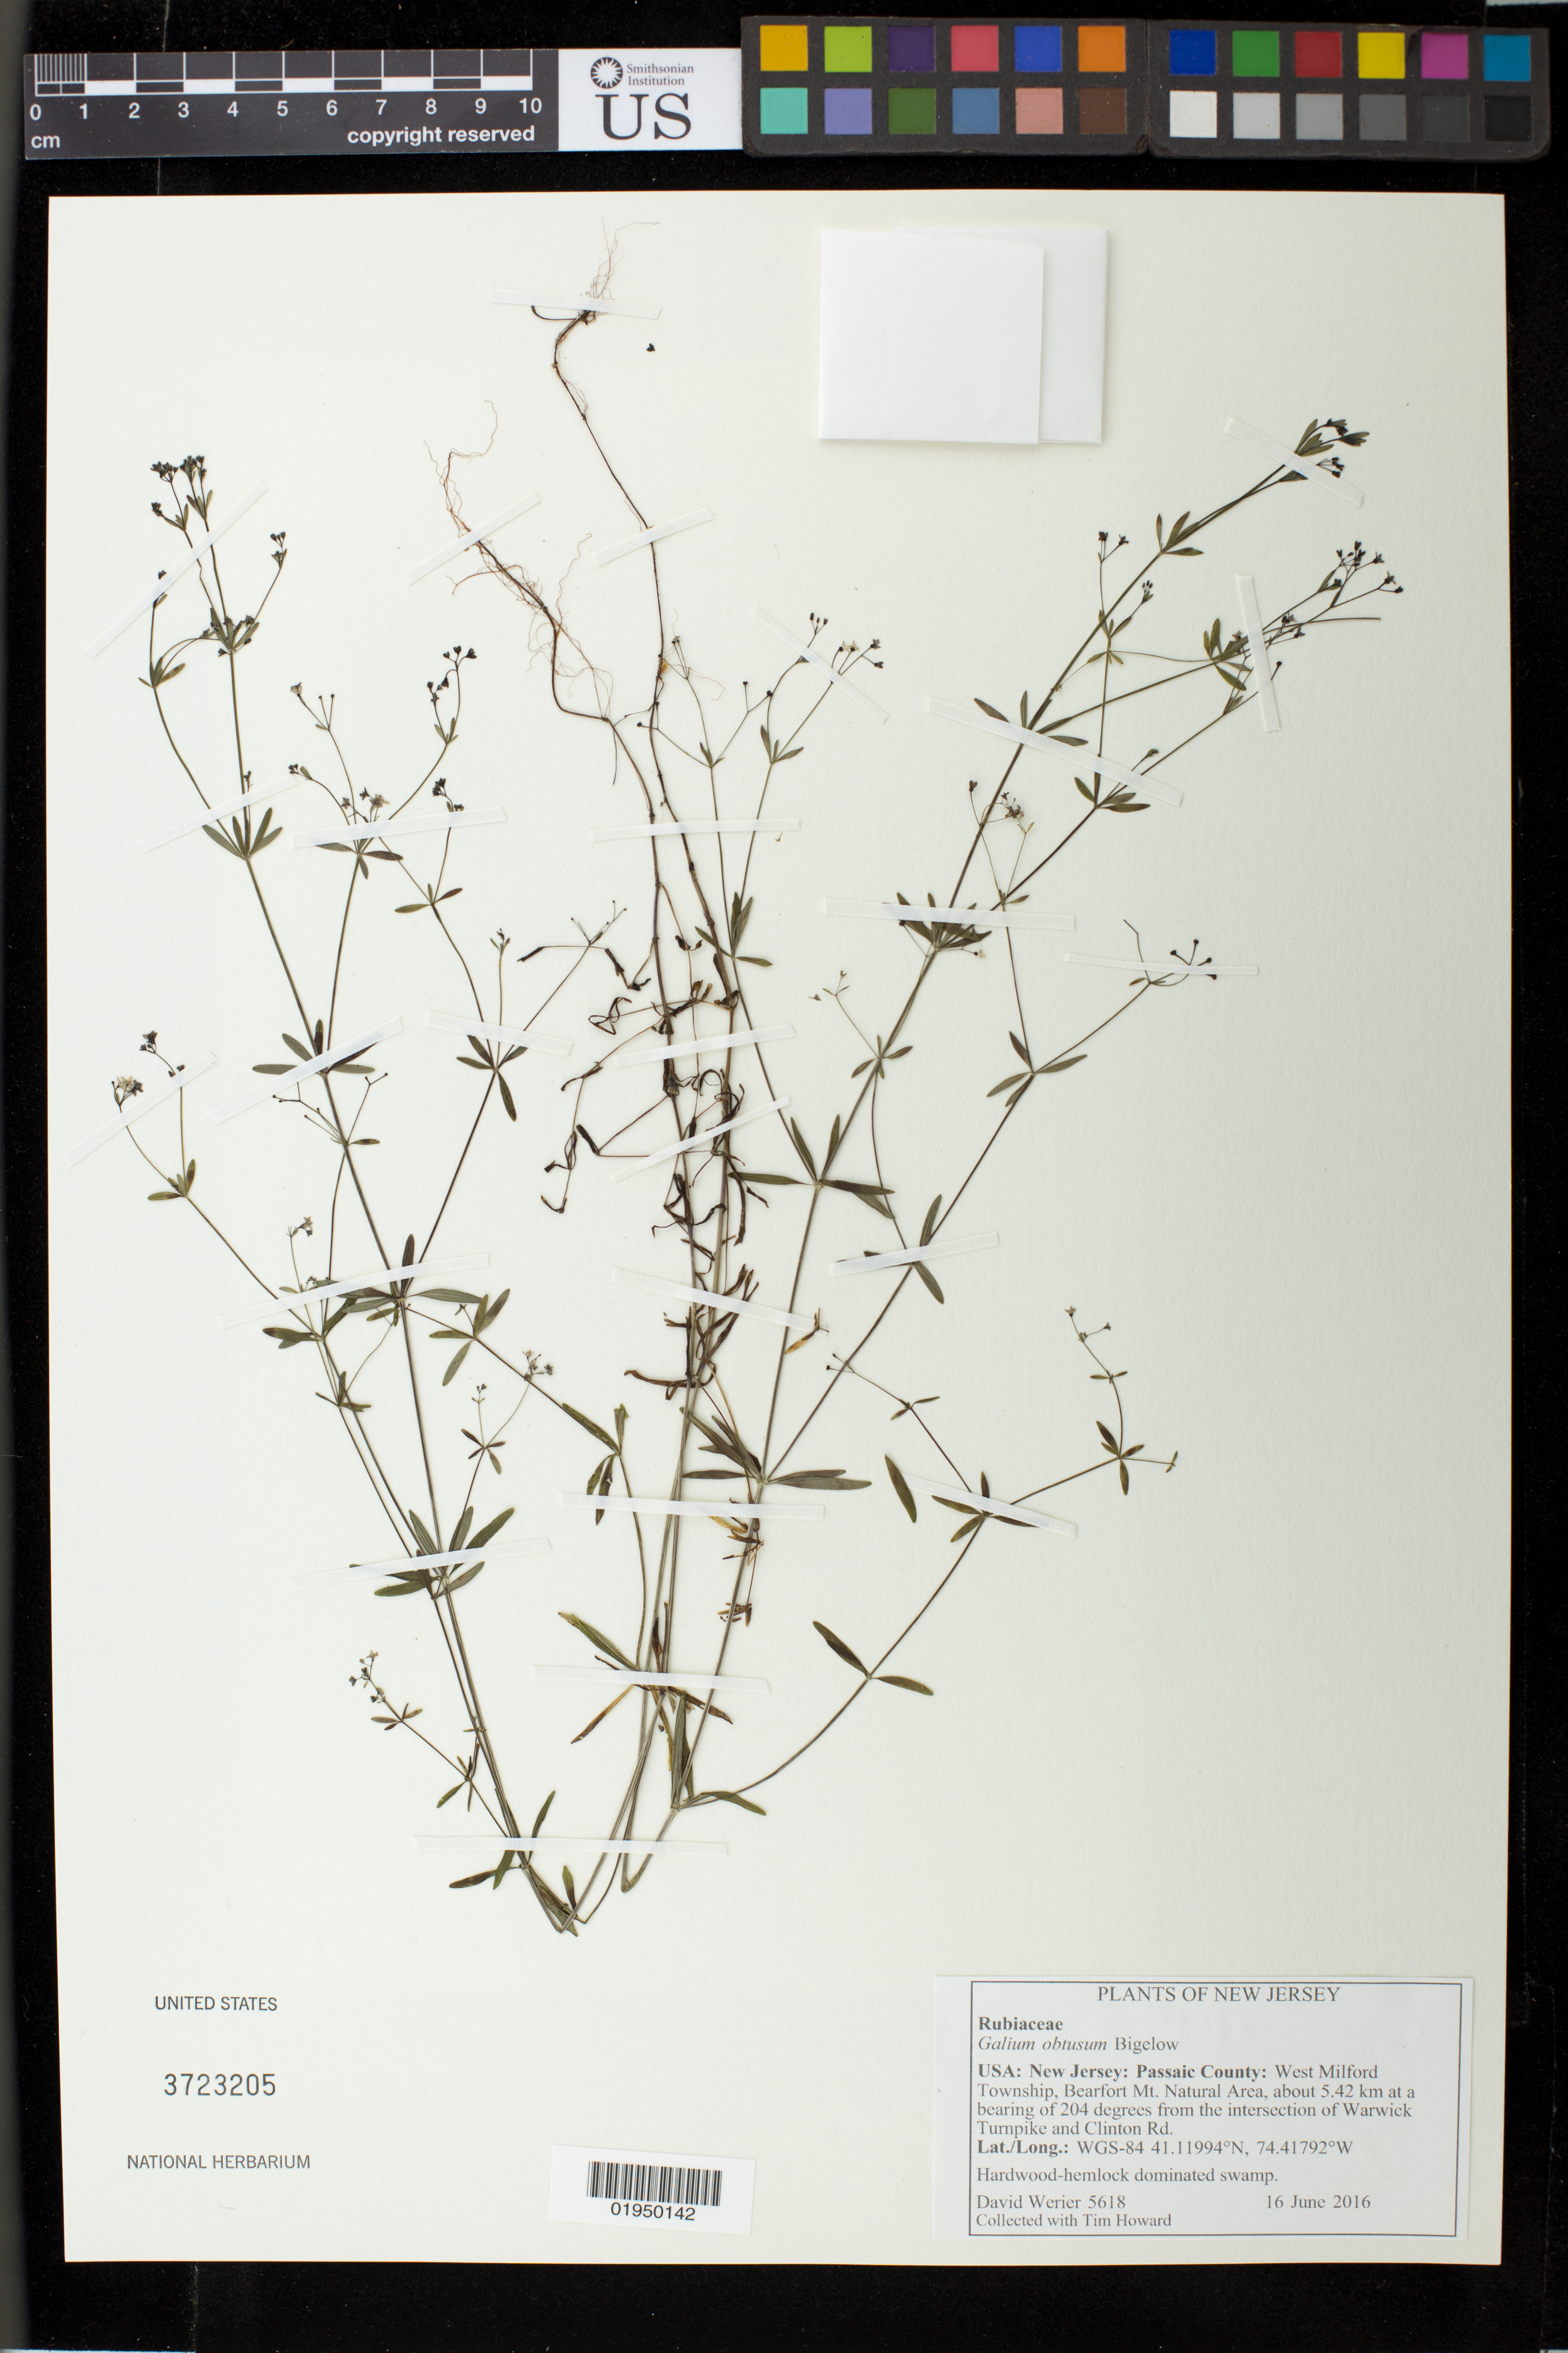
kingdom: Plantae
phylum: Tracheophyta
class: Magnoliopsida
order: Gentianales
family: Rubiaceae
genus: Galium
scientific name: Galium obtusum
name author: Bigelow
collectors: D. Werier & T. Howard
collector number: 5618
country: United States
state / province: New Jersey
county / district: Passaic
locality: West Milford Township, Bearfort Mt. Natural Area, about 5.42 km at a beaaring of 204 degrees from the intersection of warwick turnpike and Clinton Rd.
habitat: Hardwood-hemlock dominated swamp.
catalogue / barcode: US 3723205